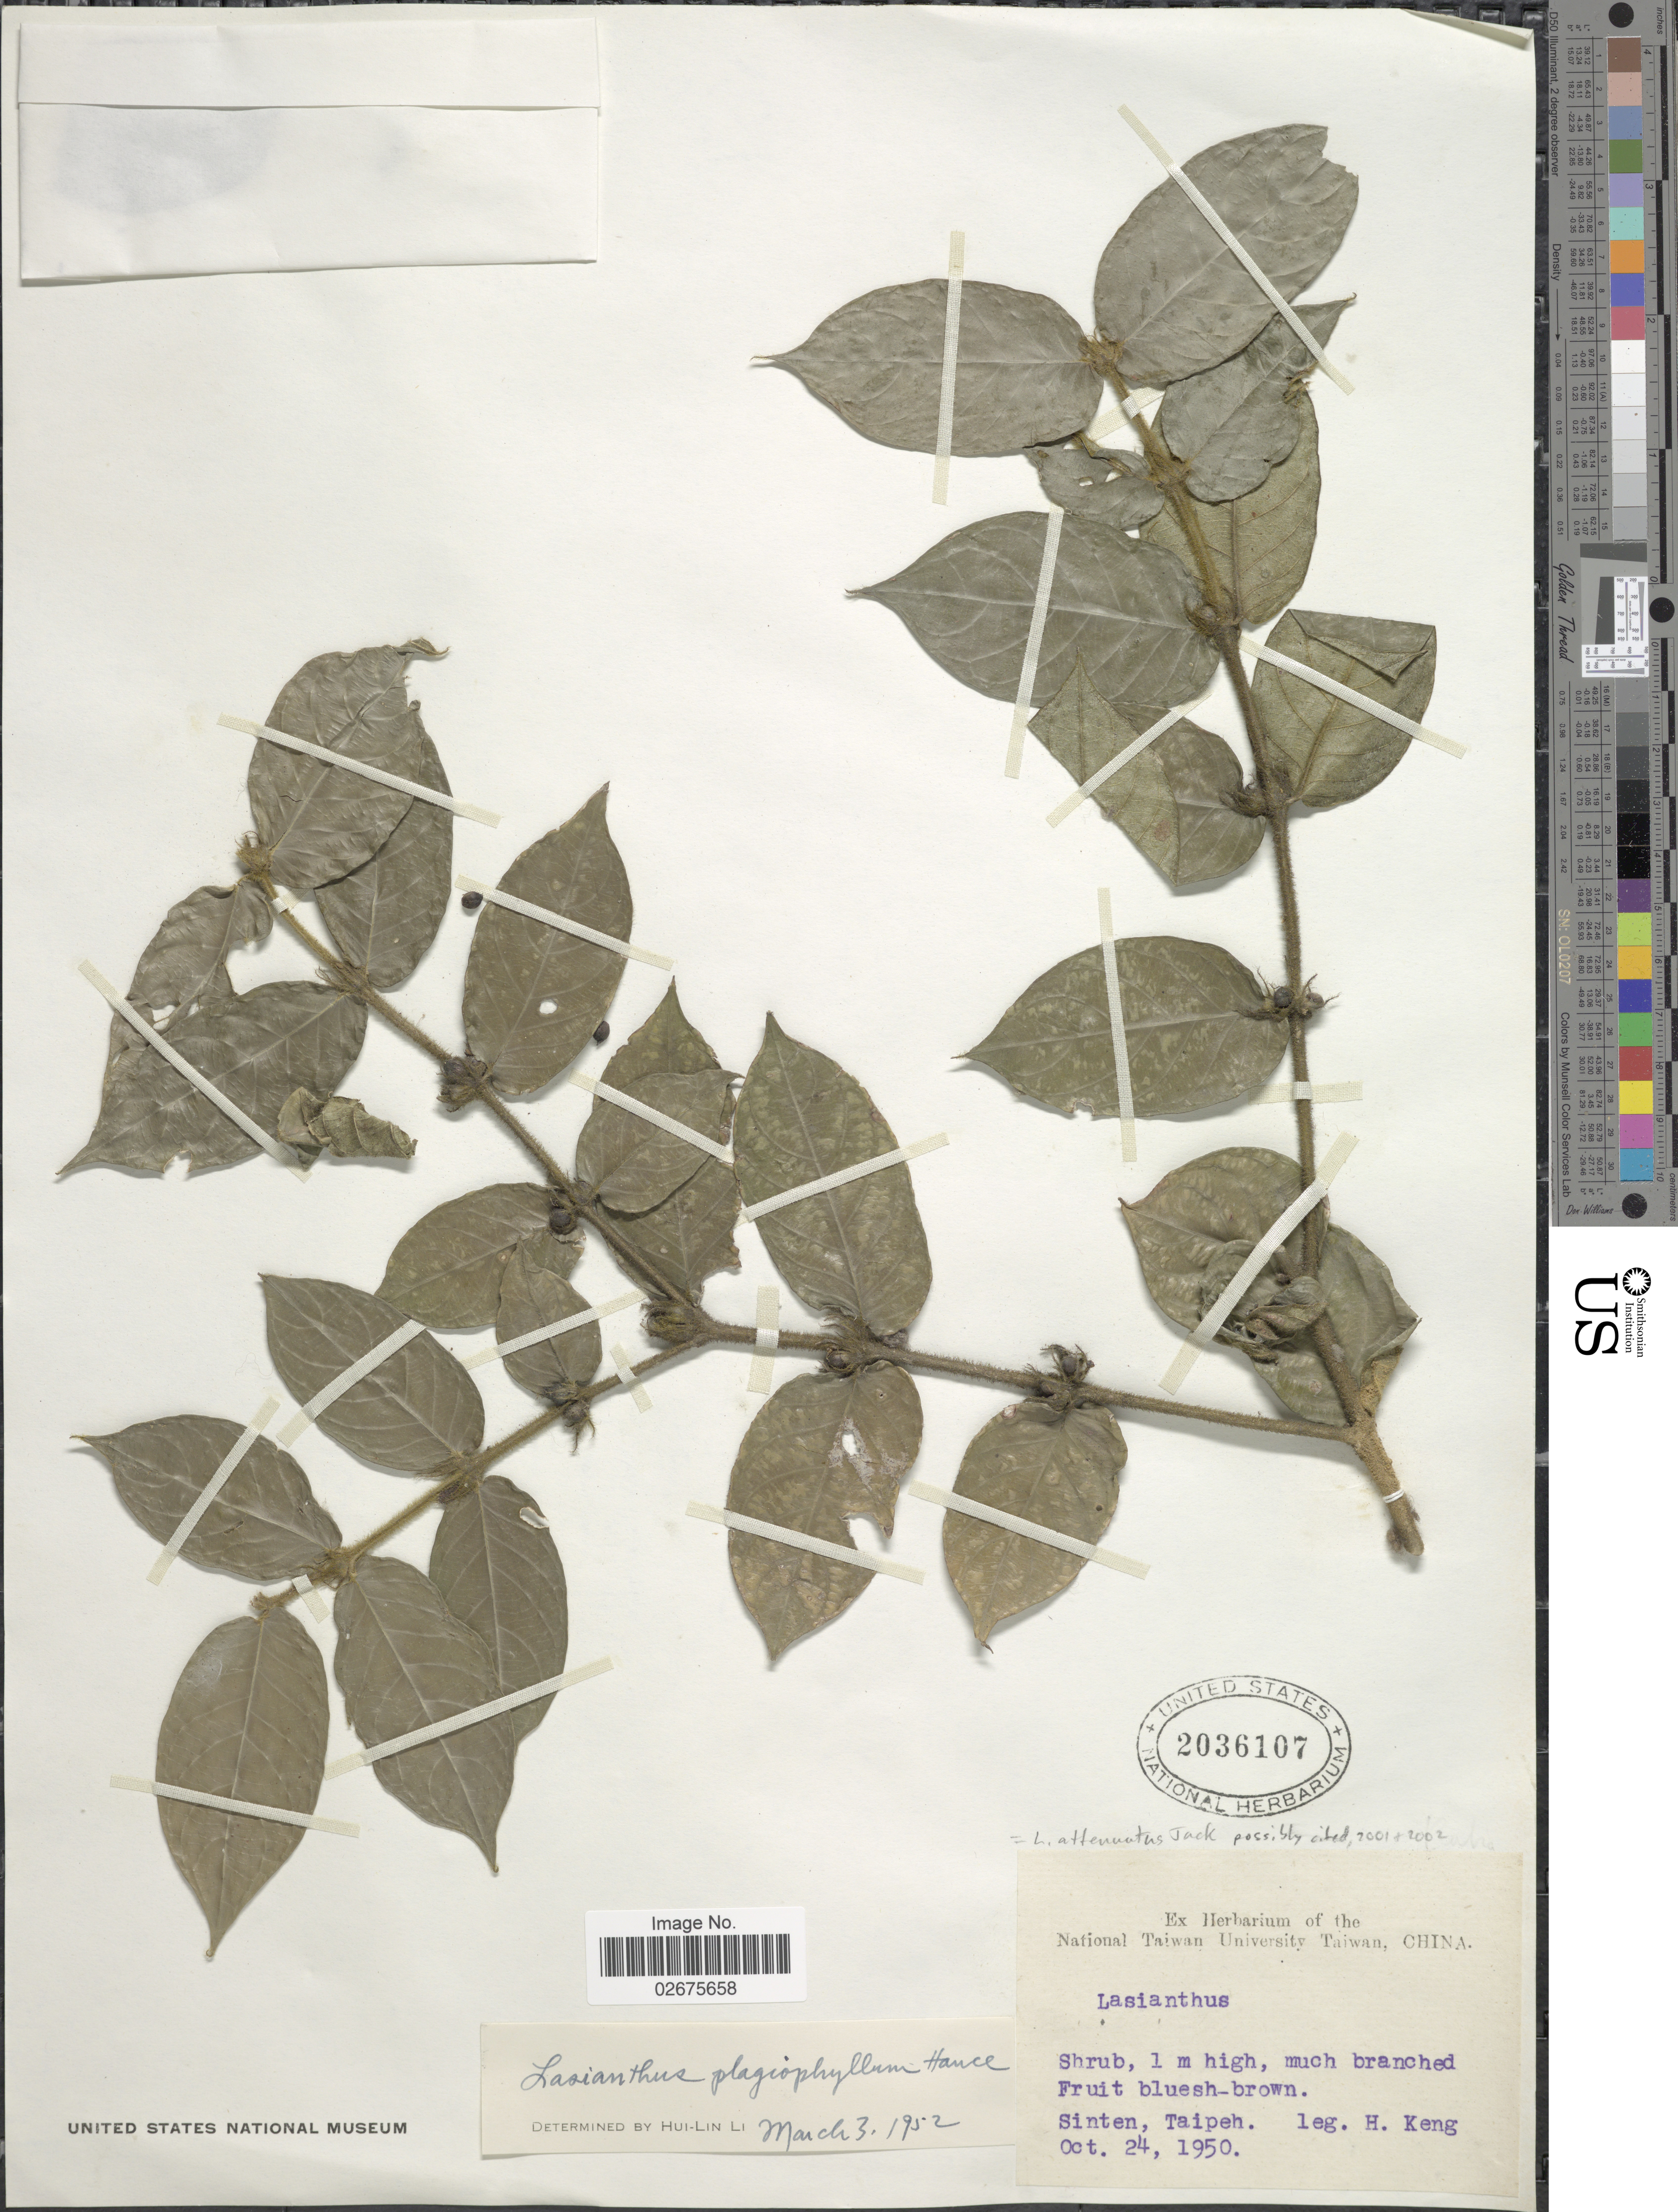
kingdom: Plantae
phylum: Tracheophyta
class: Magnoliopsida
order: Gentianales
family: Rubiaceae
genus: Lasianthus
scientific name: Lasianthus attenuatus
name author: Jack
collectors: H. Keng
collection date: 1950-10-24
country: Taiwan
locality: Sinten, Taipeh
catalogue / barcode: US 2036107